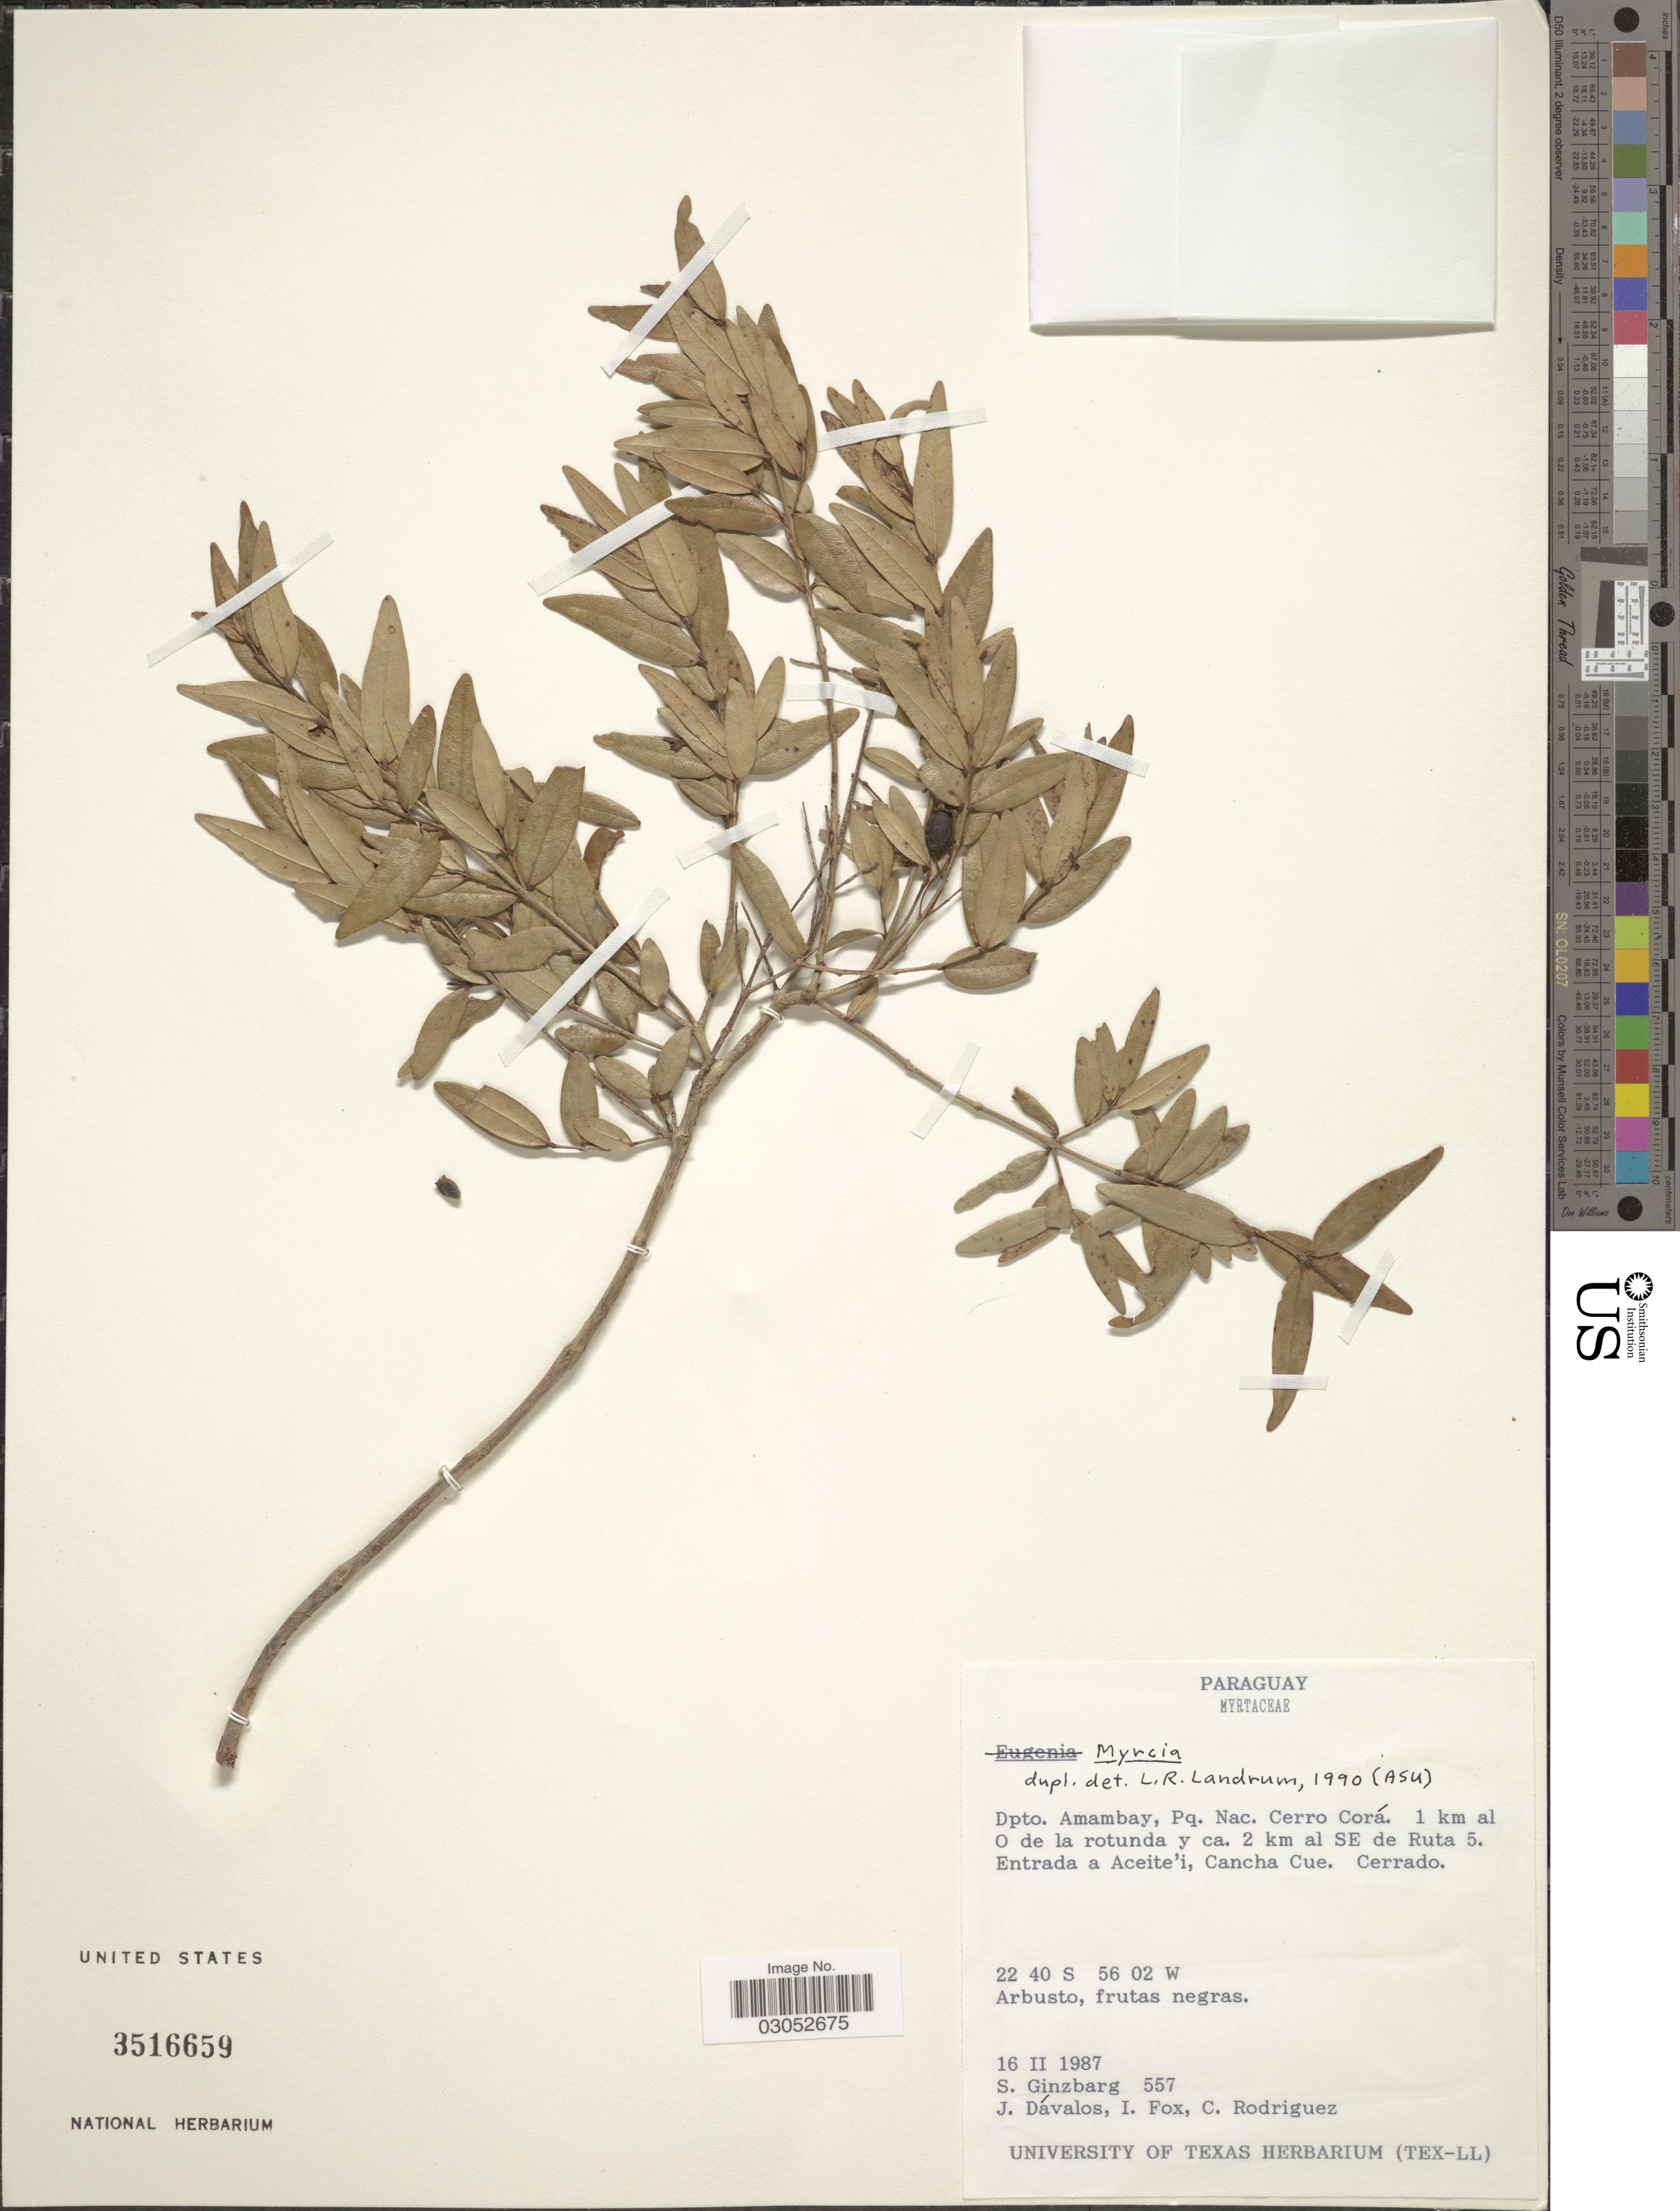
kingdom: Plantae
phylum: Tracheophyta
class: Magnoliopsida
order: Myrtales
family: Myrtaceae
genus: Myrcia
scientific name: Myrcia sp.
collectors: S. Ginzbarg, J. Dávalos, I. Fox & C. Rodriguez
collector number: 557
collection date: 1987-02-16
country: Paraguay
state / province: Amambay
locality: Dpto. Amambay, Pq. Nac. Cerro Corá. 1 km al O de la rotunda y ca. 2 km al SE de Ruta 5. Entrada a Aceite'i, Cancha Cue.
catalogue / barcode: US 3516659